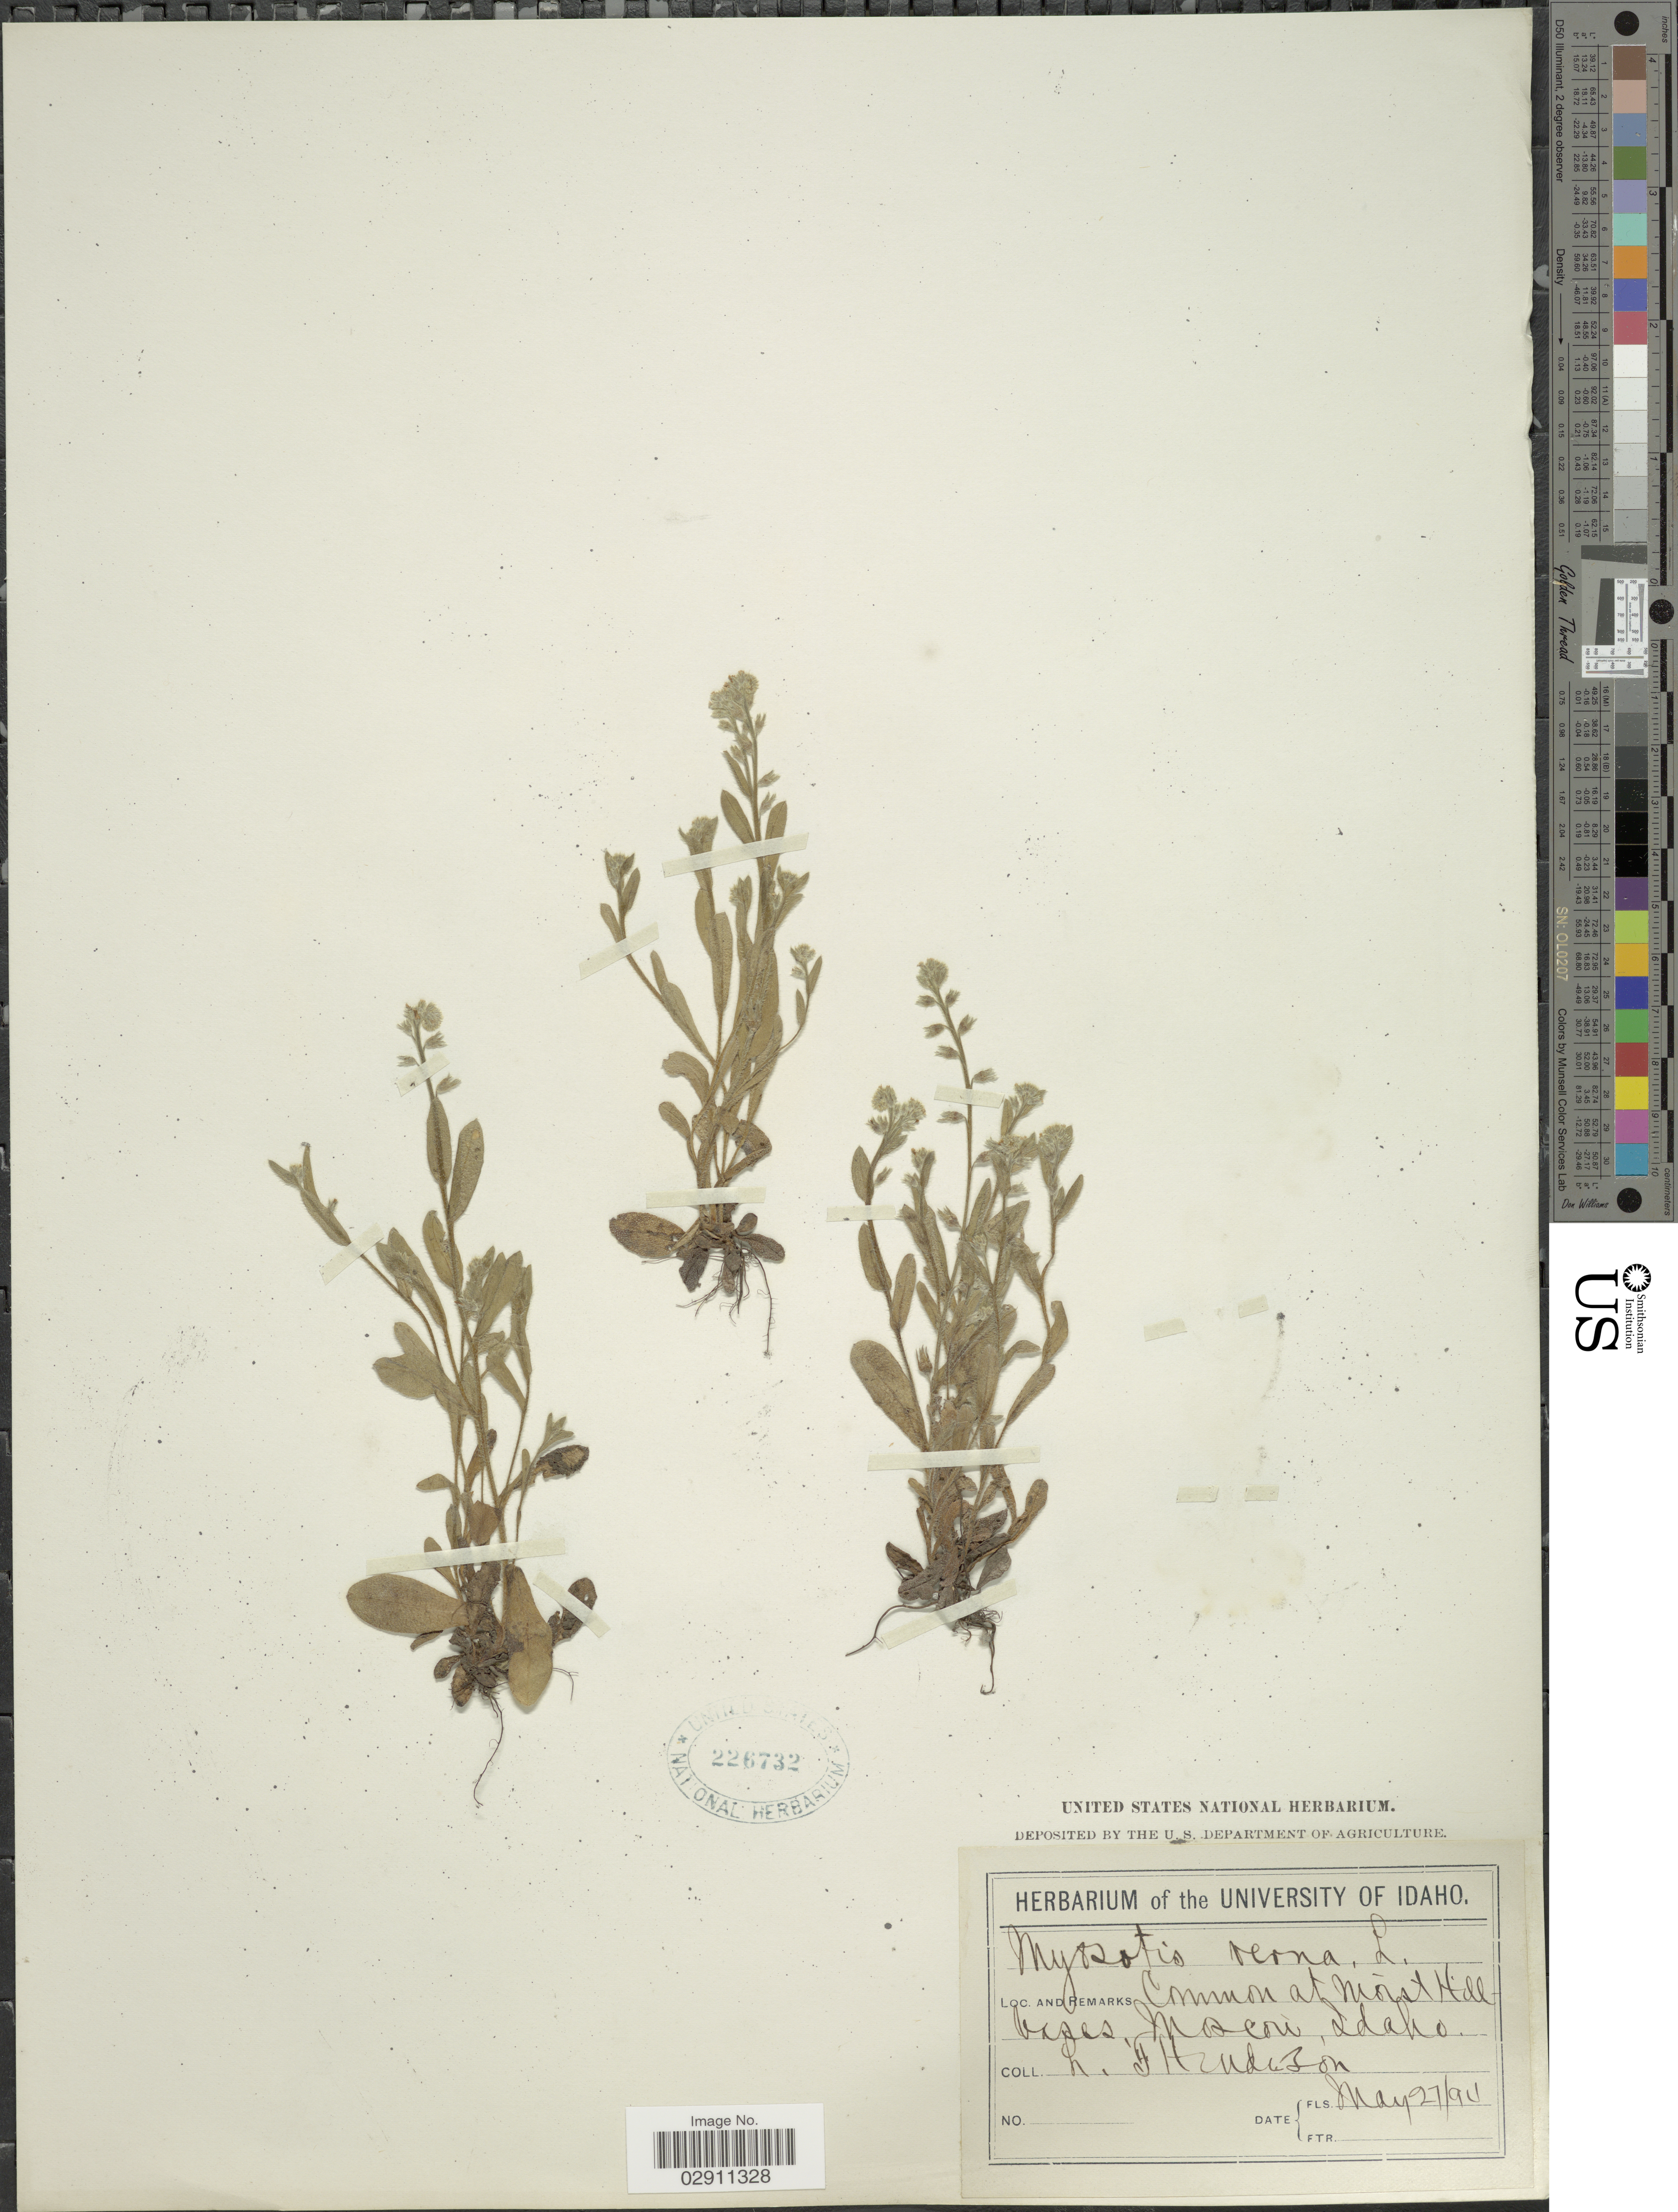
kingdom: Plantae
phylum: Tracheophyta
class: Magnoliopsida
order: Boraginales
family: Boraginaceae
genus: Myosotis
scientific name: Myosotis verna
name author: Nutt.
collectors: L. F. Hudson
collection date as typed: Transcribed d/m/y: 27/5/94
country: United States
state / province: Idaho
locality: Common at moist Hill bases Moscow.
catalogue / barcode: US 226732